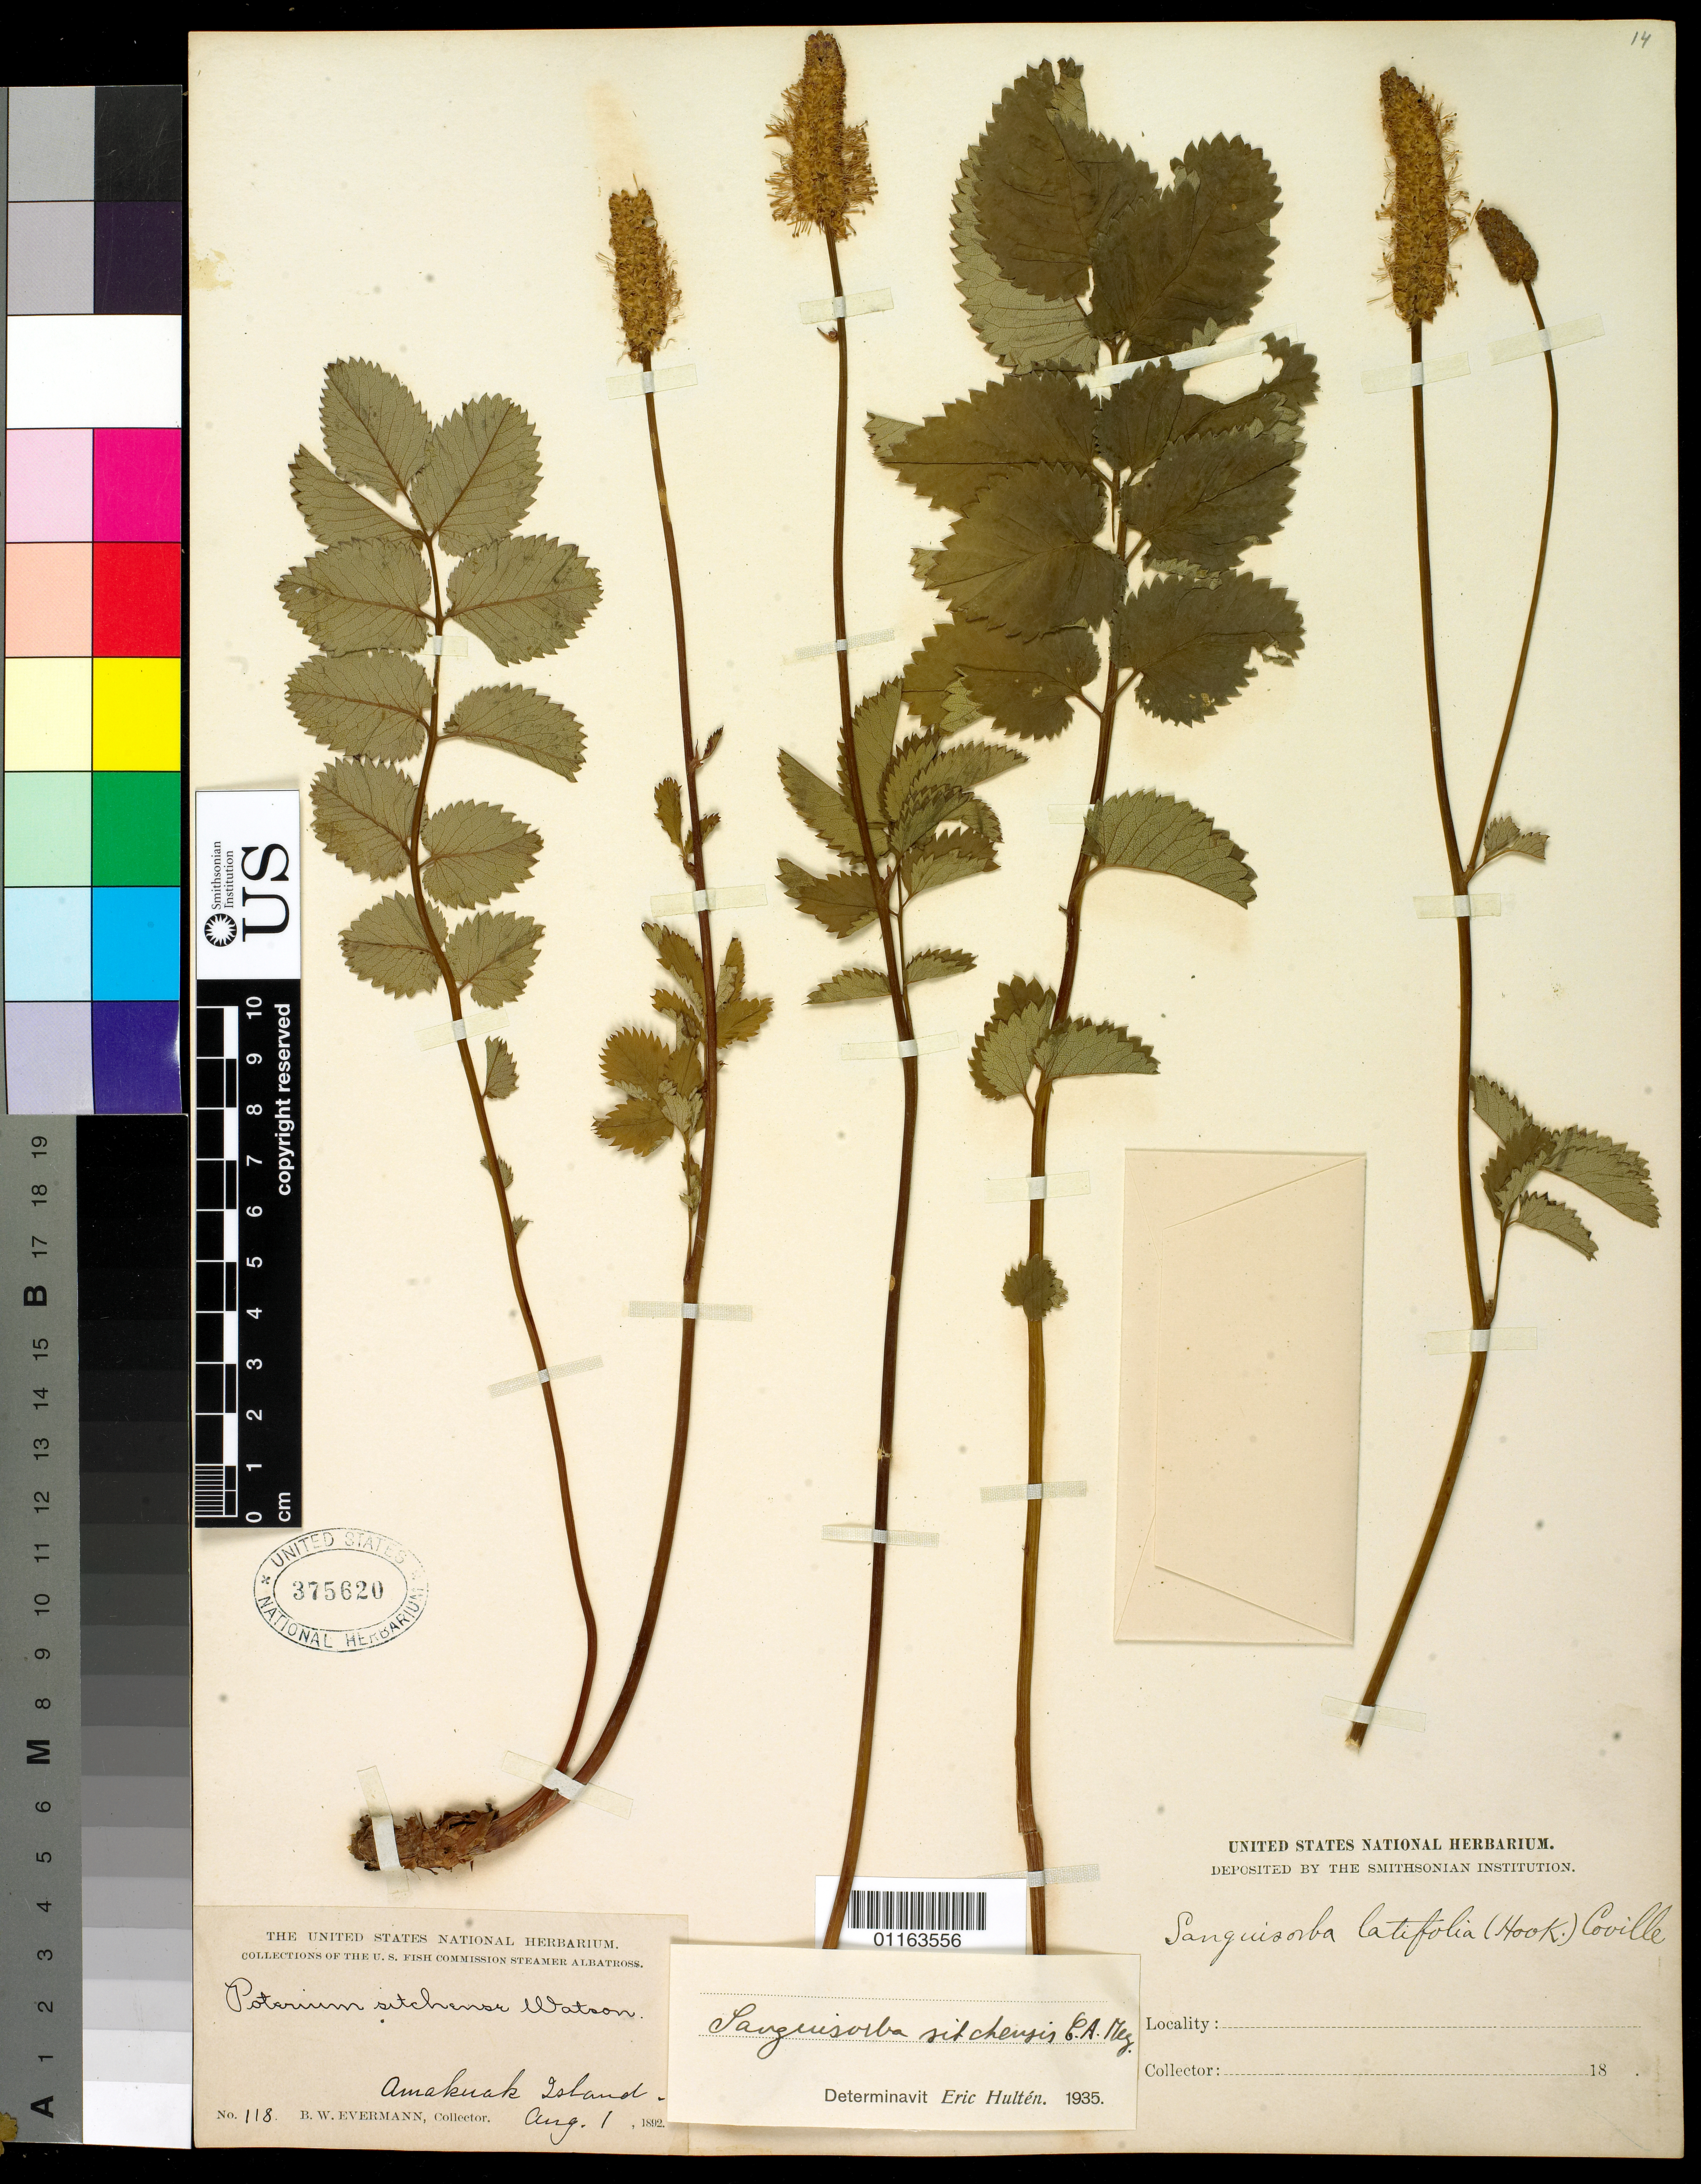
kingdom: Plantae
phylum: Tracheophyta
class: Magnoliopsida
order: Rosales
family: Rosaceae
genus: Sanguisorba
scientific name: Sanguisorba stipulata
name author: Raf.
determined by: Strong, Mark T., (BOT), Smithsonian Institution - National Museum of Natural History (UNITED STATES)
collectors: B. W. Evermann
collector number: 118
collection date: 1892-08-01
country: United States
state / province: Alaska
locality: Amakuak Island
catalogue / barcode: US 375620